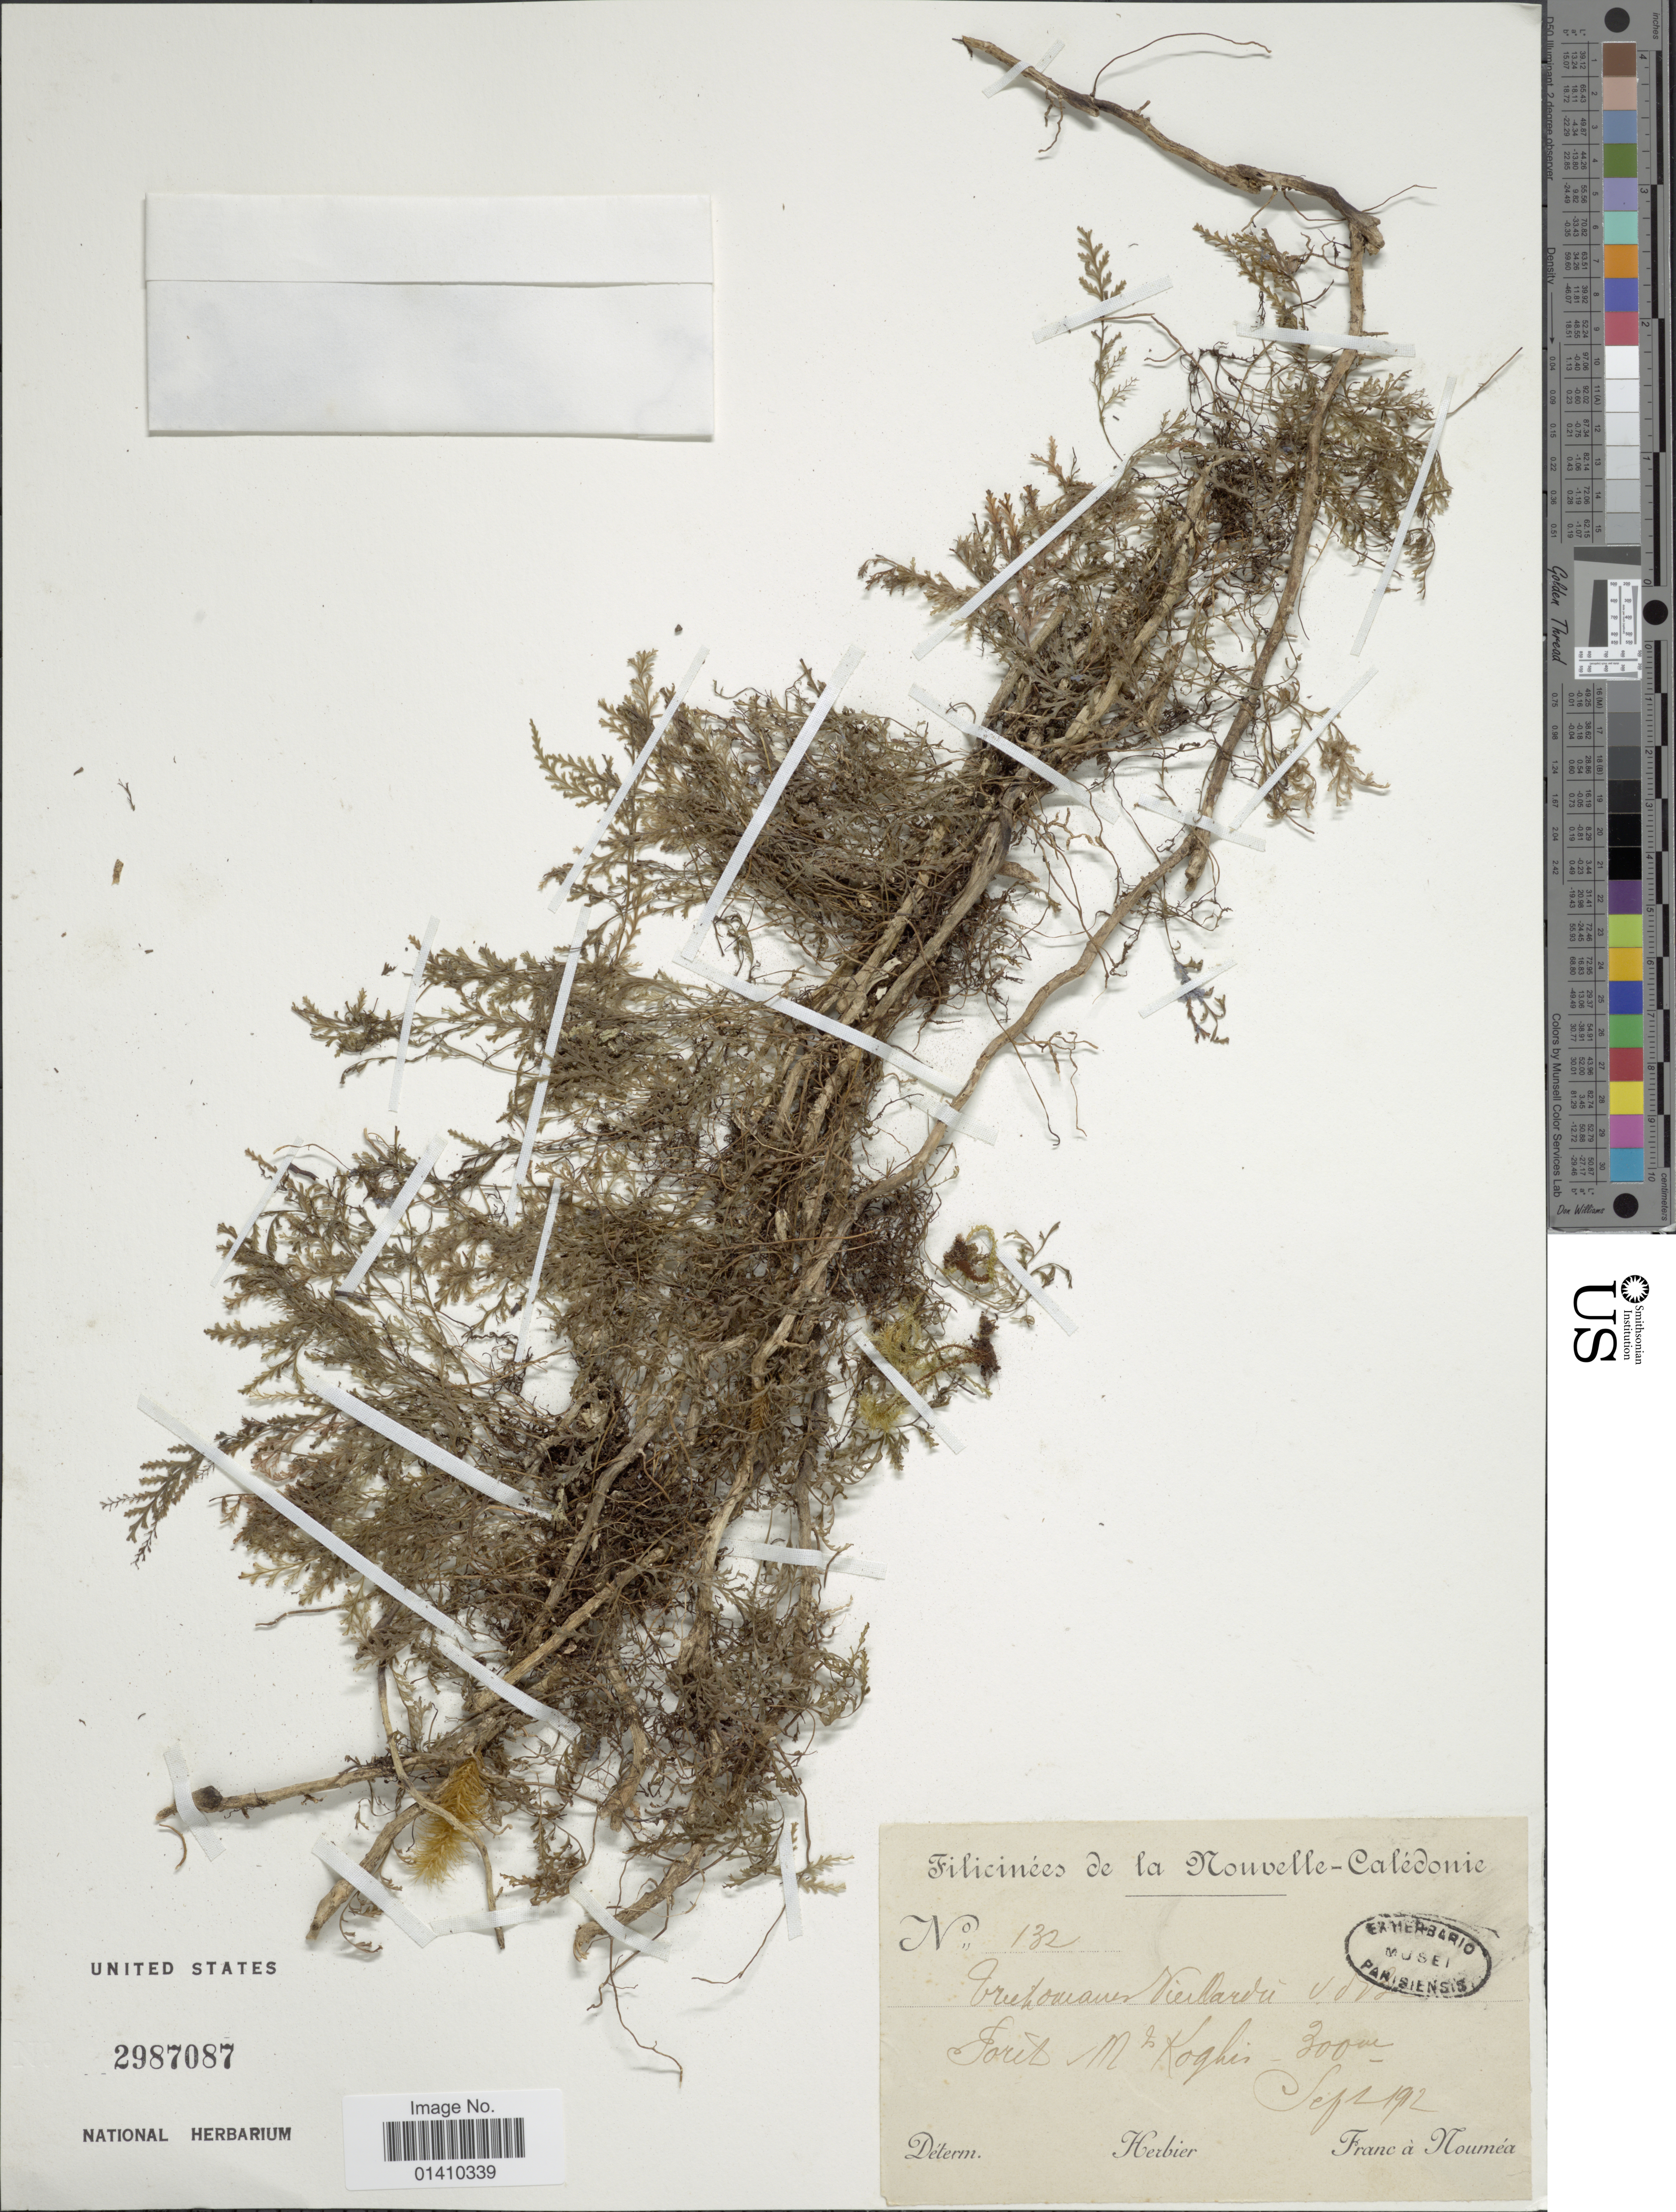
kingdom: Plantae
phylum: Tracheophyta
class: Polypodiopsida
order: Hymenophyllales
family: Hymenophyllaceae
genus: Polyphlebium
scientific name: Polyphlebium vieillardii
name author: (Bosch) Ebihara & K. Iwats.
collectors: Franc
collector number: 132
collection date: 1912-09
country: New Zealand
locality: Forest Mt. Koghi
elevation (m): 300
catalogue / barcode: US 2987087